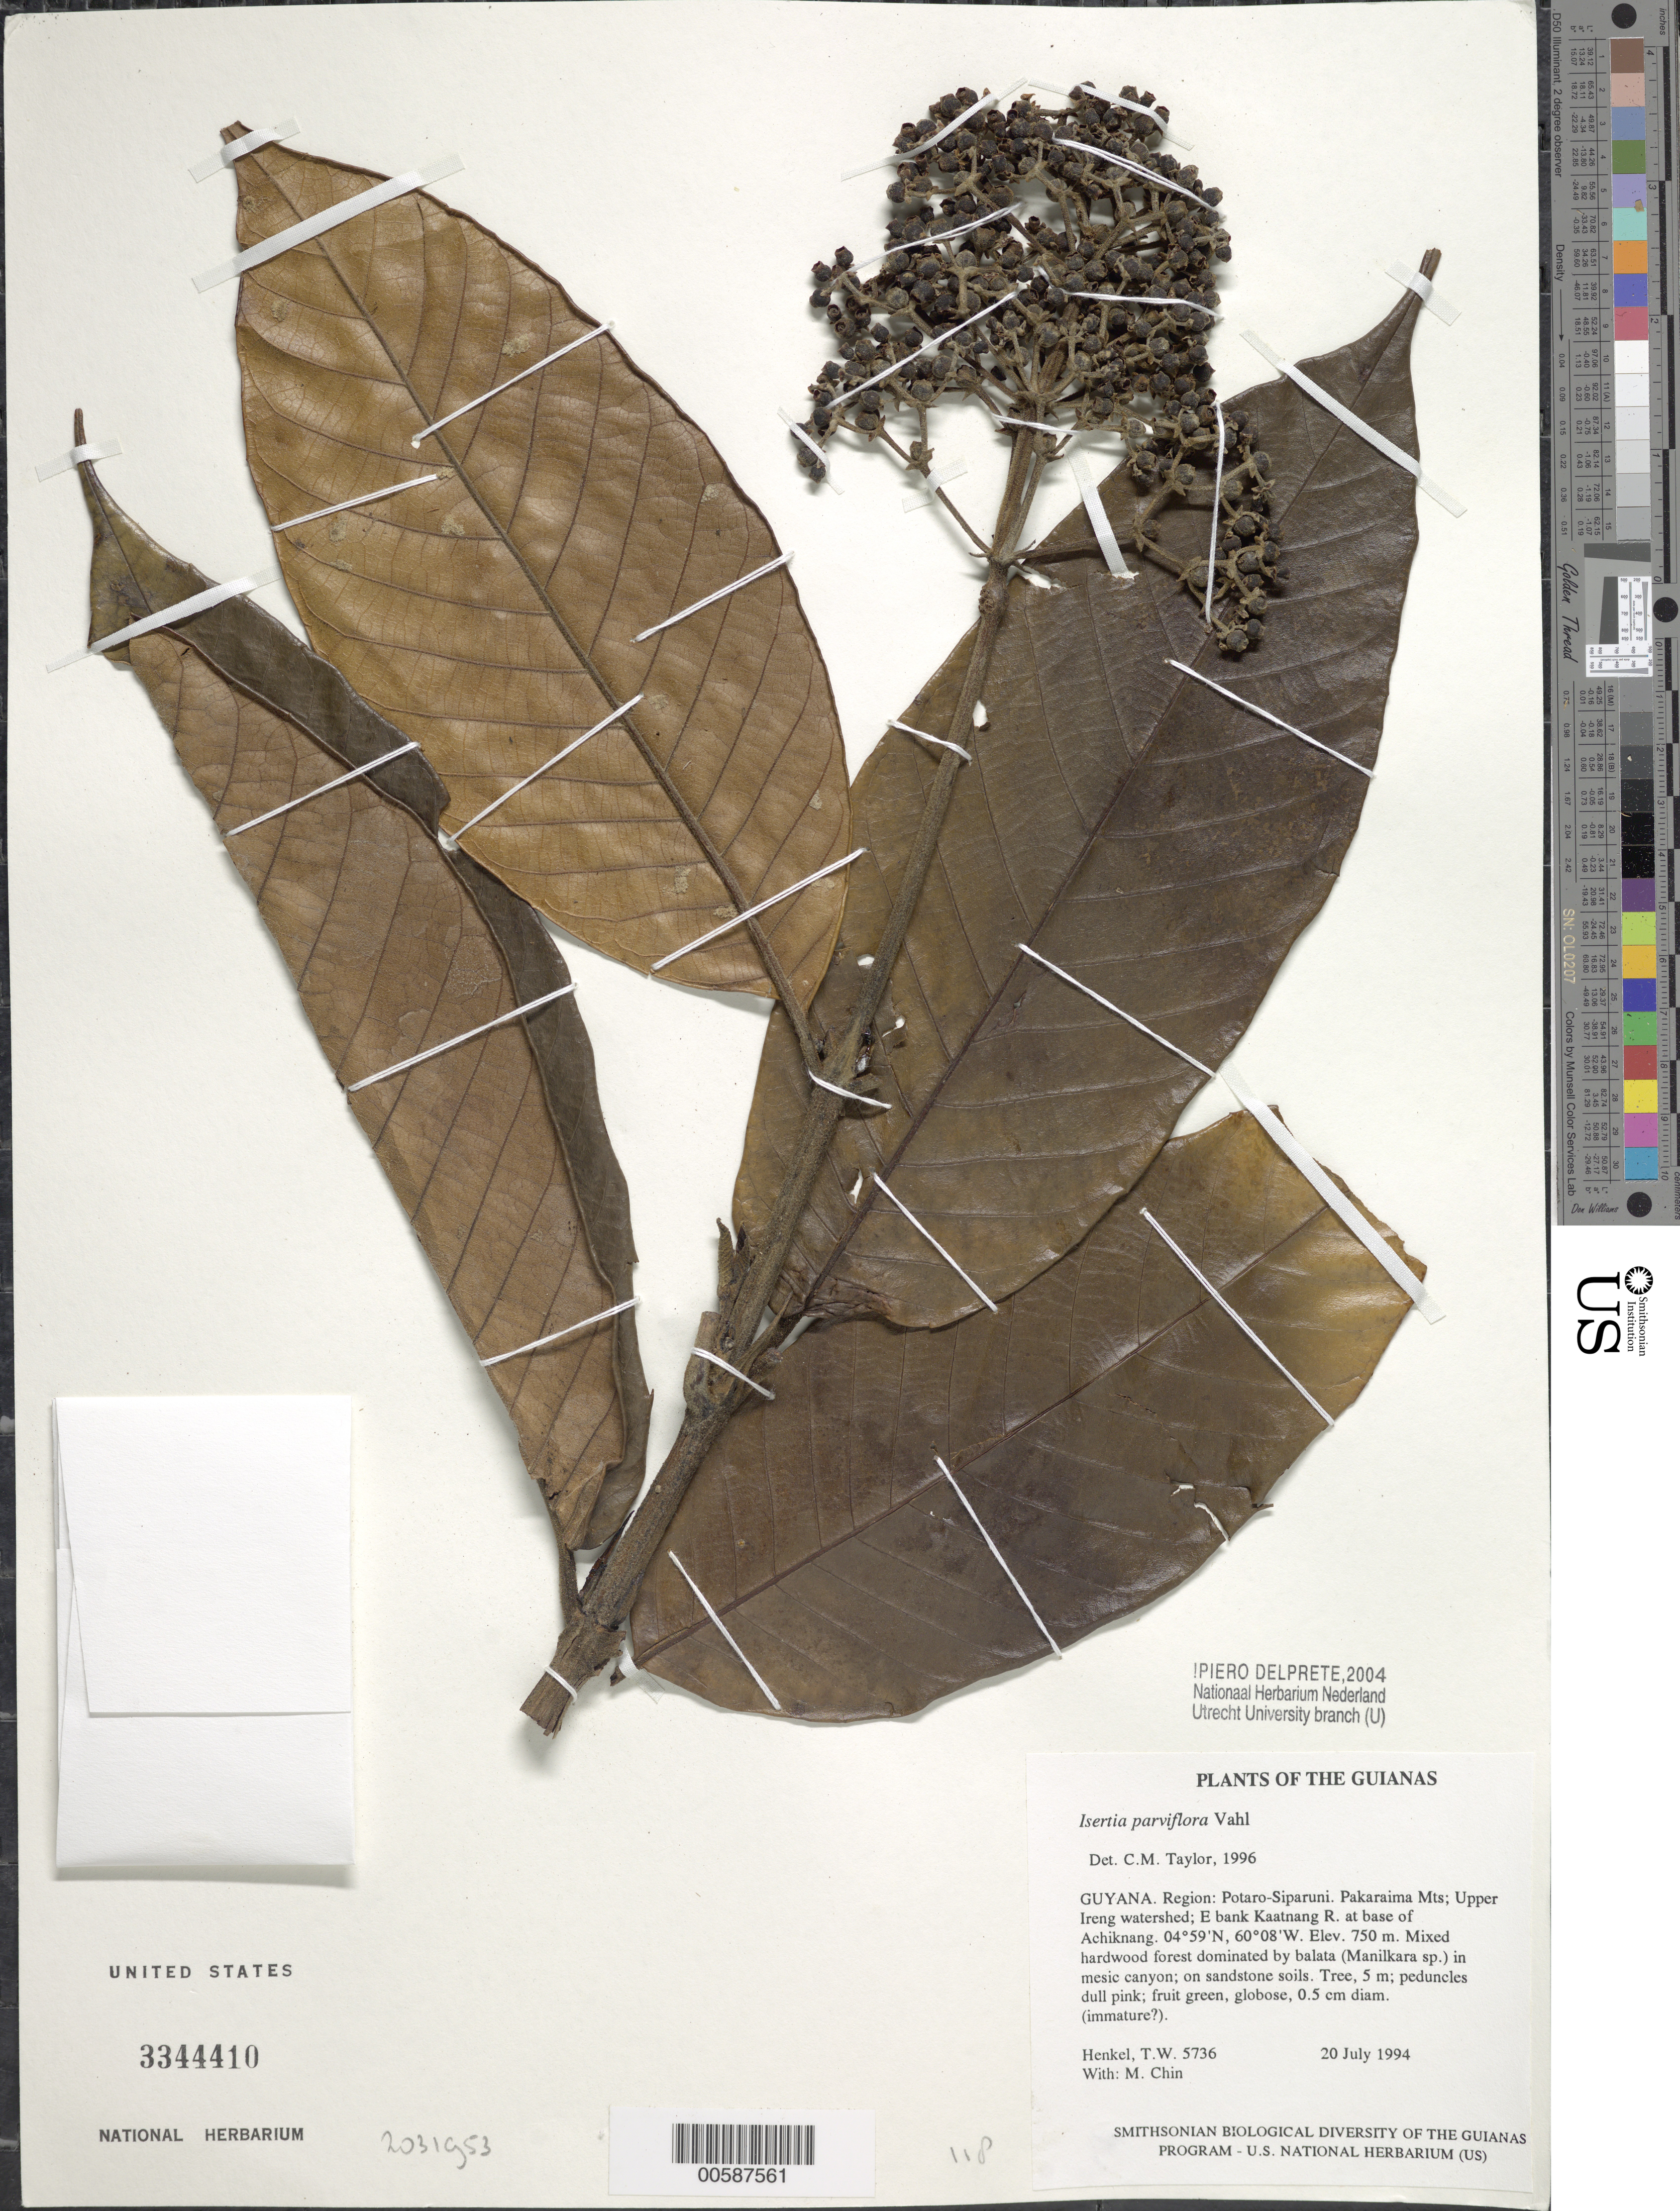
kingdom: Plantae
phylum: Tracheophyta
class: Magnoliopsida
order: Gentianales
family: Rubiaceae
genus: Isertia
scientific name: Isertia parviflora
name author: Vahl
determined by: Taylor, Charlotte M.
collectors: T. Henkel & M. Chin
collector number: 5736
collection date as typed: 20 July 1994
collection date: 1994-07-20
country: Guyana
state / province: Potaro-Siparuni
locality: Pakaraima Mts; Upper Ireng watershed; E bank Kaatnang R. at base of Achiknang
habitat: Mixed hardwood forest dominated by balata (Manilkara sp.) in mesic canyon; on sandstone soils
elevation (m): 750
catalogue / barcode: US 3344410